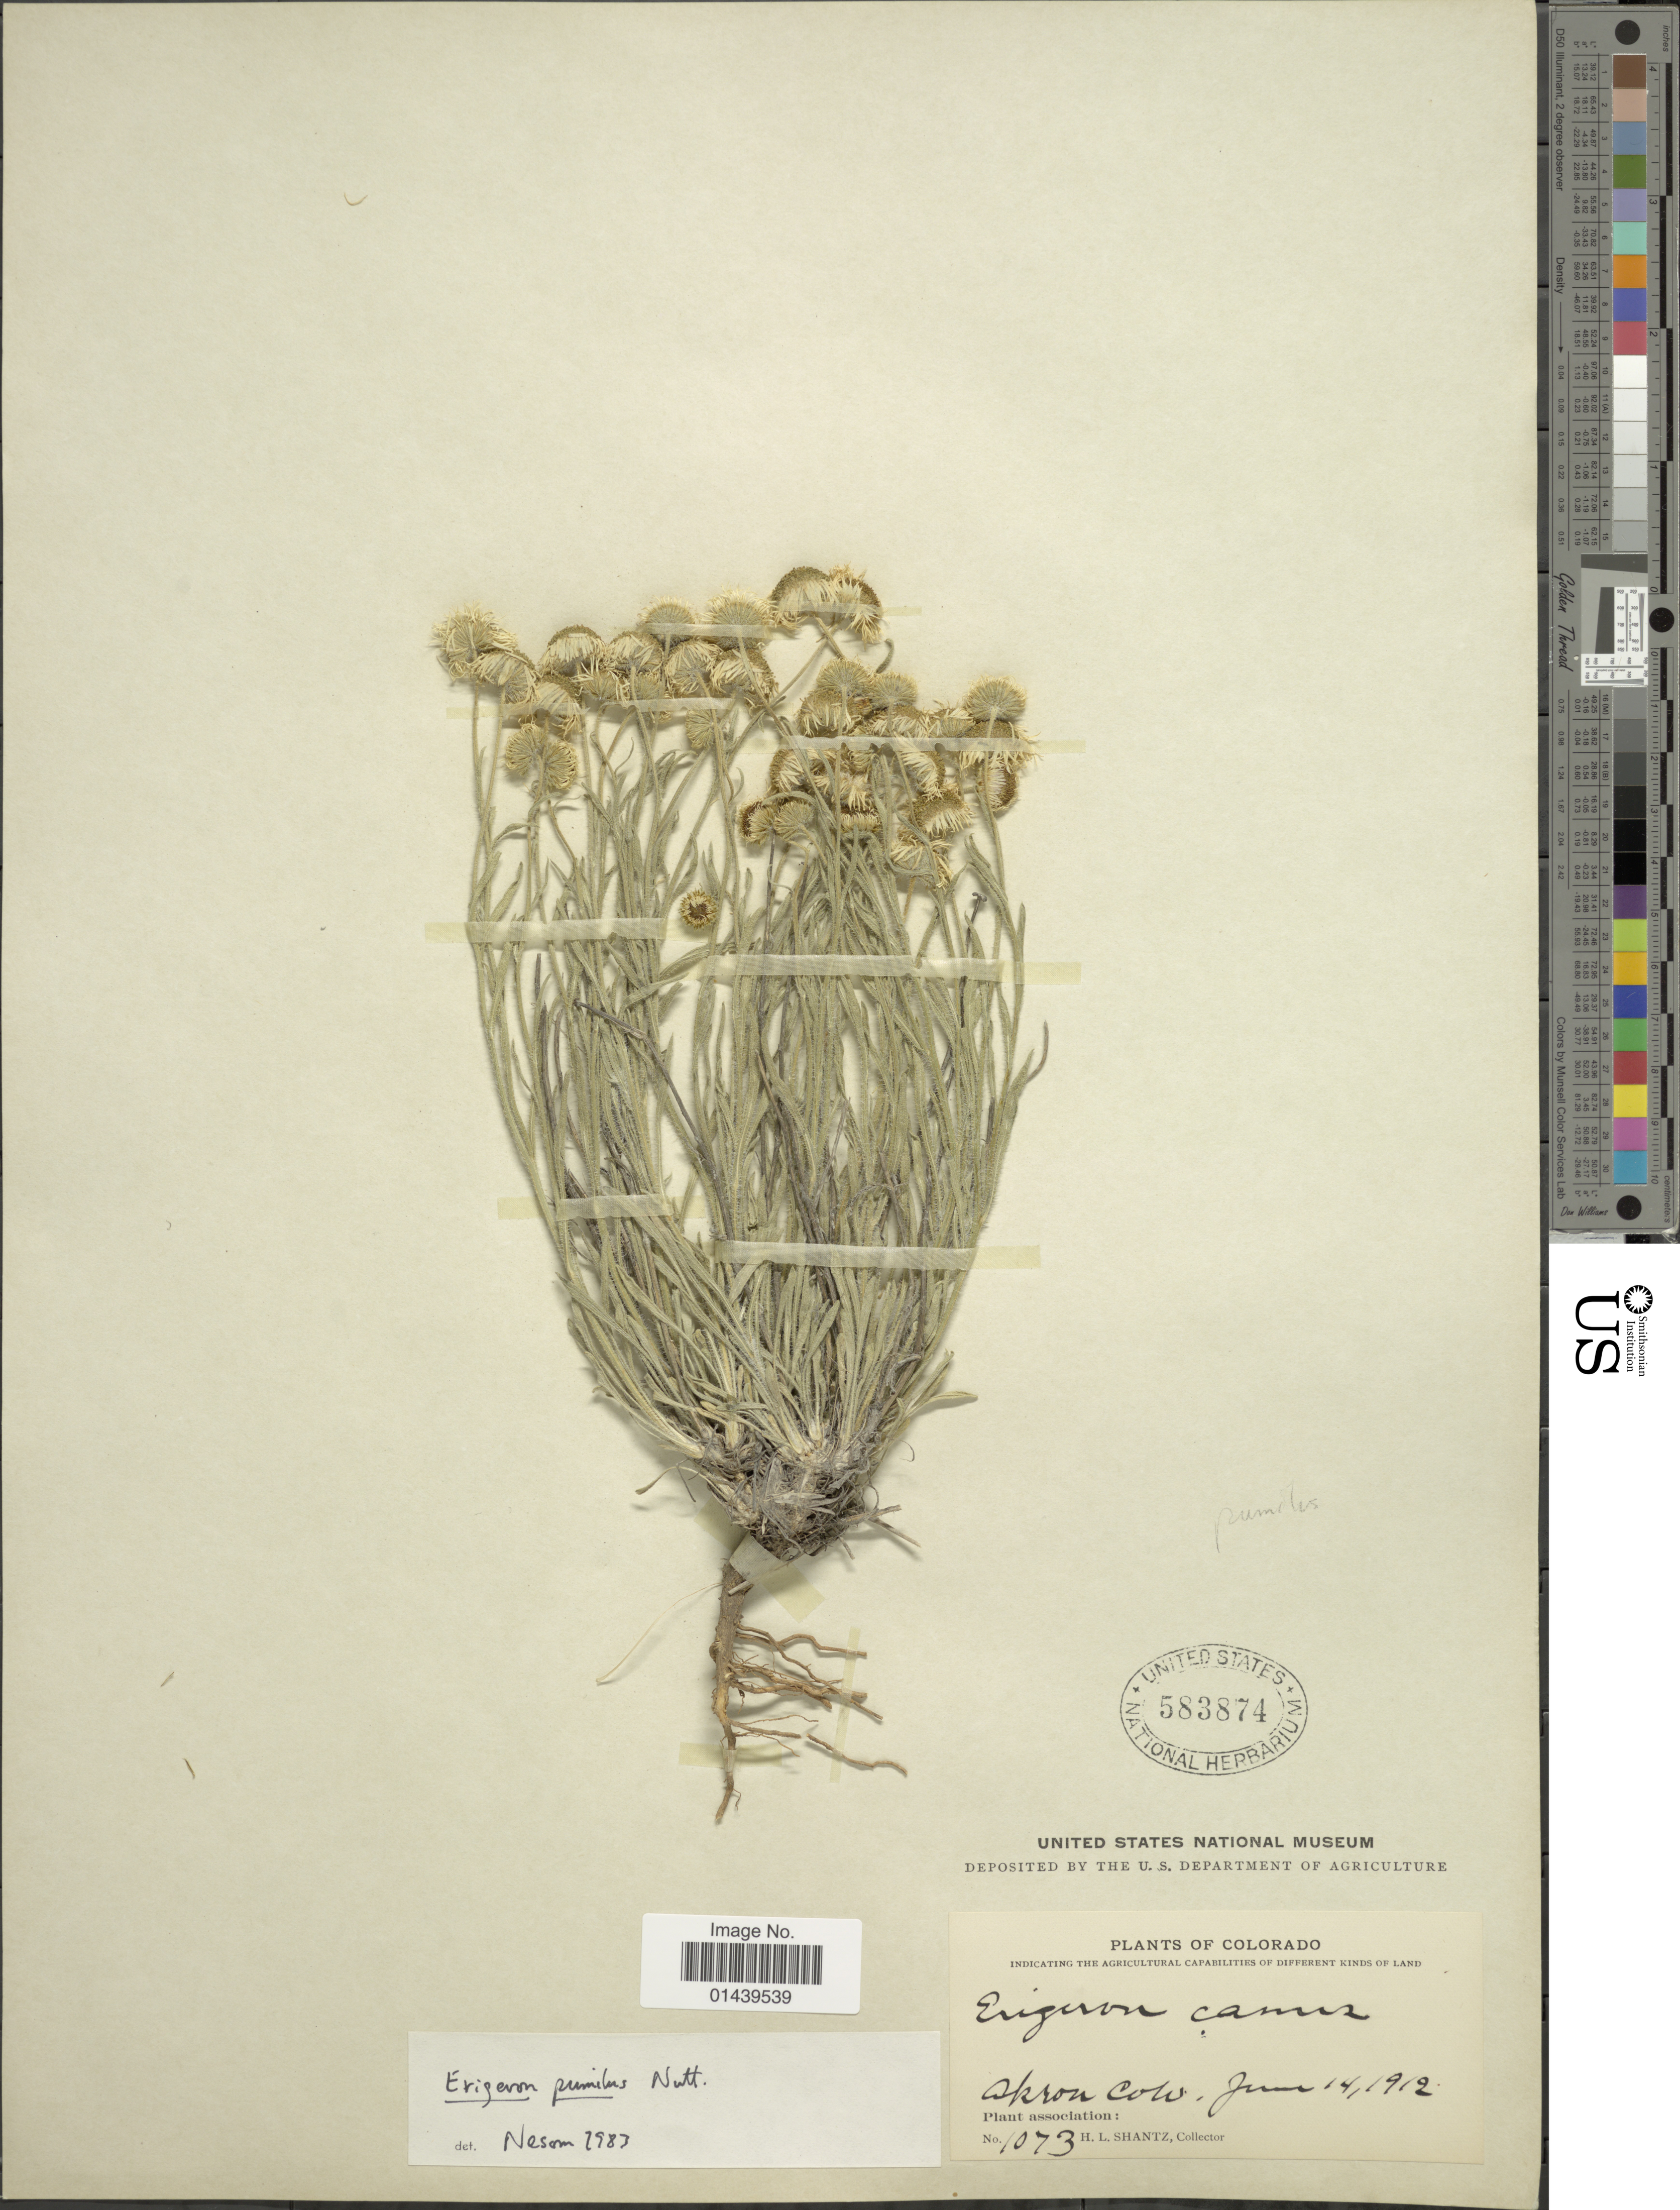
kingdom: Plantae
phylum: Tracheophyta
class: Magnoliopsida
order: Asterales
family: Asteraceae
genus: Erigeron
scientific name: Erigeron pumilus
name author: Nutt.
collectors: H. Shantz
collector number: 1073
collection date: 1912-06-14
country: United States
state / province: Colorado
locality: Akron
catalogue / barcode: US 583874